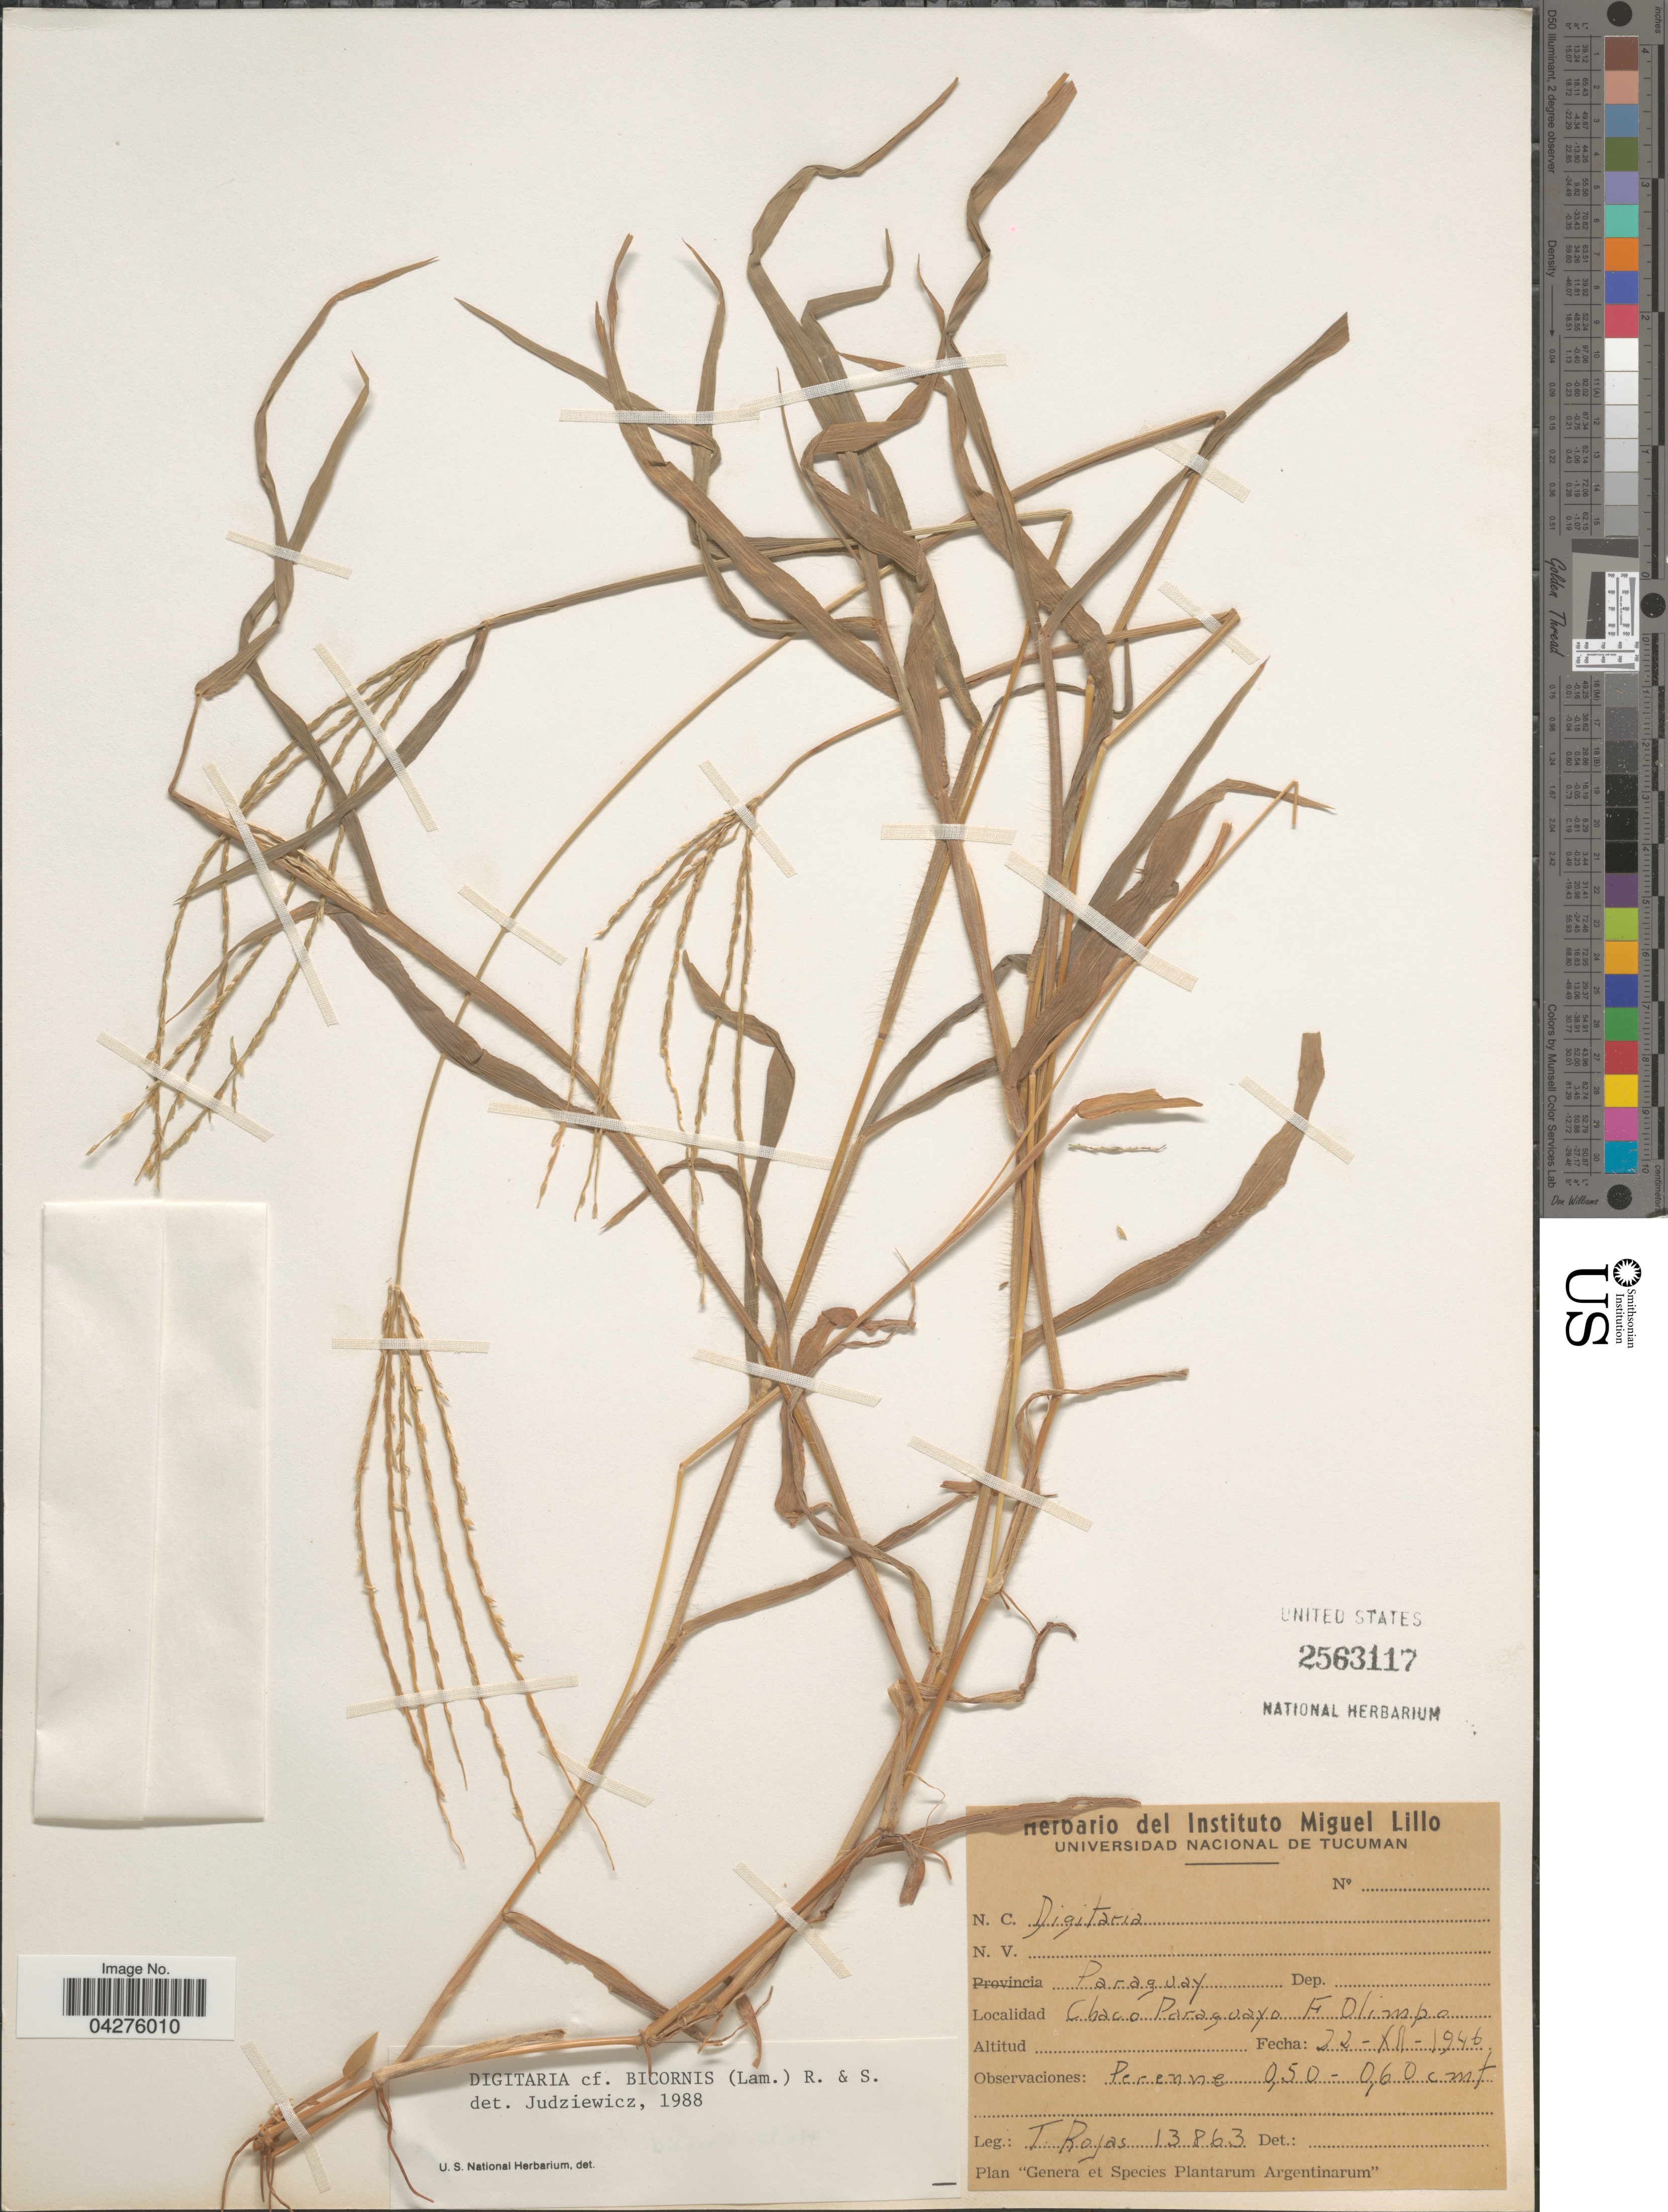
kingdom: Plantae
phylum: Tracheophyta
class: Liliopsida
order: Poales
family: Poaceae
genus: Digitaria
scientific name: Digitaria bicornis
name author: (Lam.) Roem. & Schult.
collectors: T. Rojas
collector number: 13863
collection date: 1946-12-22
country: Paraguay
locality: Chaco Paraguayo F Olimpo.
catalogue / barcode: US 2563117